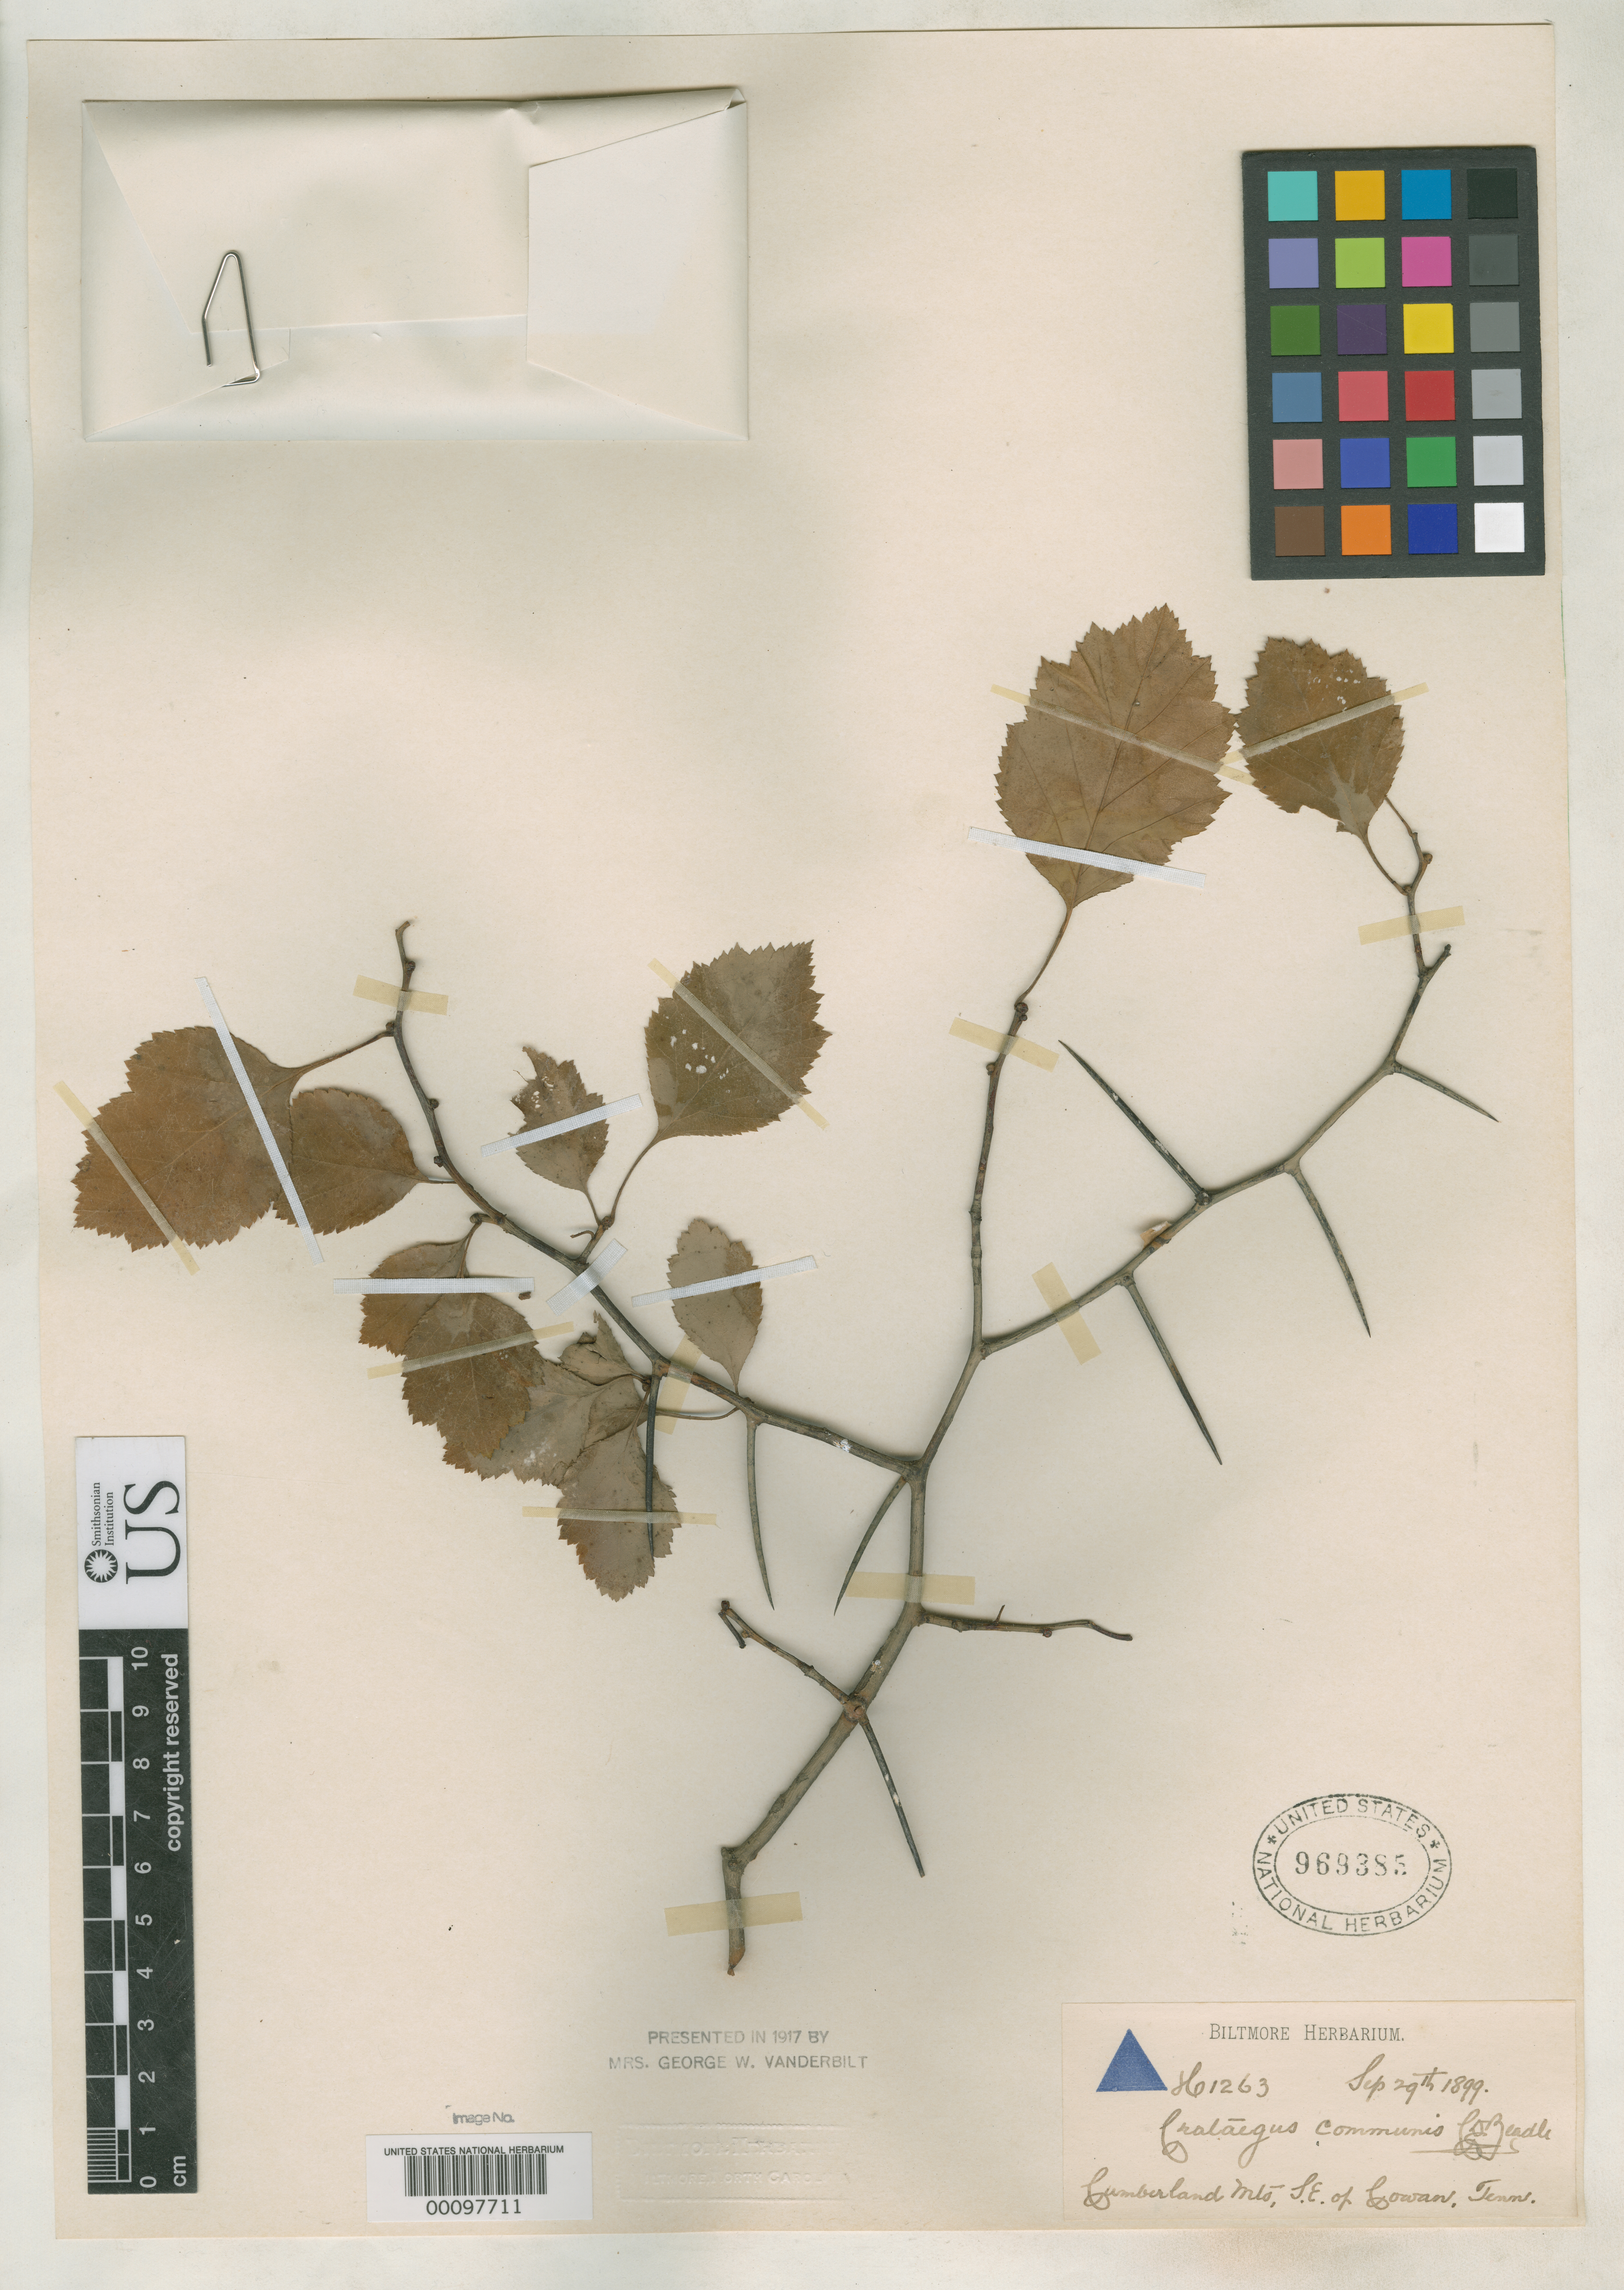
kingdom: Plantae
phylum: Tracheophyta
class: Magnoliopsida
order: Rosales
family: Rosaceae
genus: Crataegus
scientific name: Crataegus communis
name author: Beadle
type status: Syntype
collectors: ex herb. Biltmore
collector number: H 1263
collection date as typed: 29 Sep 1899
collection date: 1899-09-29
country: United States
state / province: Tennessee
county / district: Franklin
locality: Cumberland Mtns., near Cowan.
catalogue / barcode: US 969385